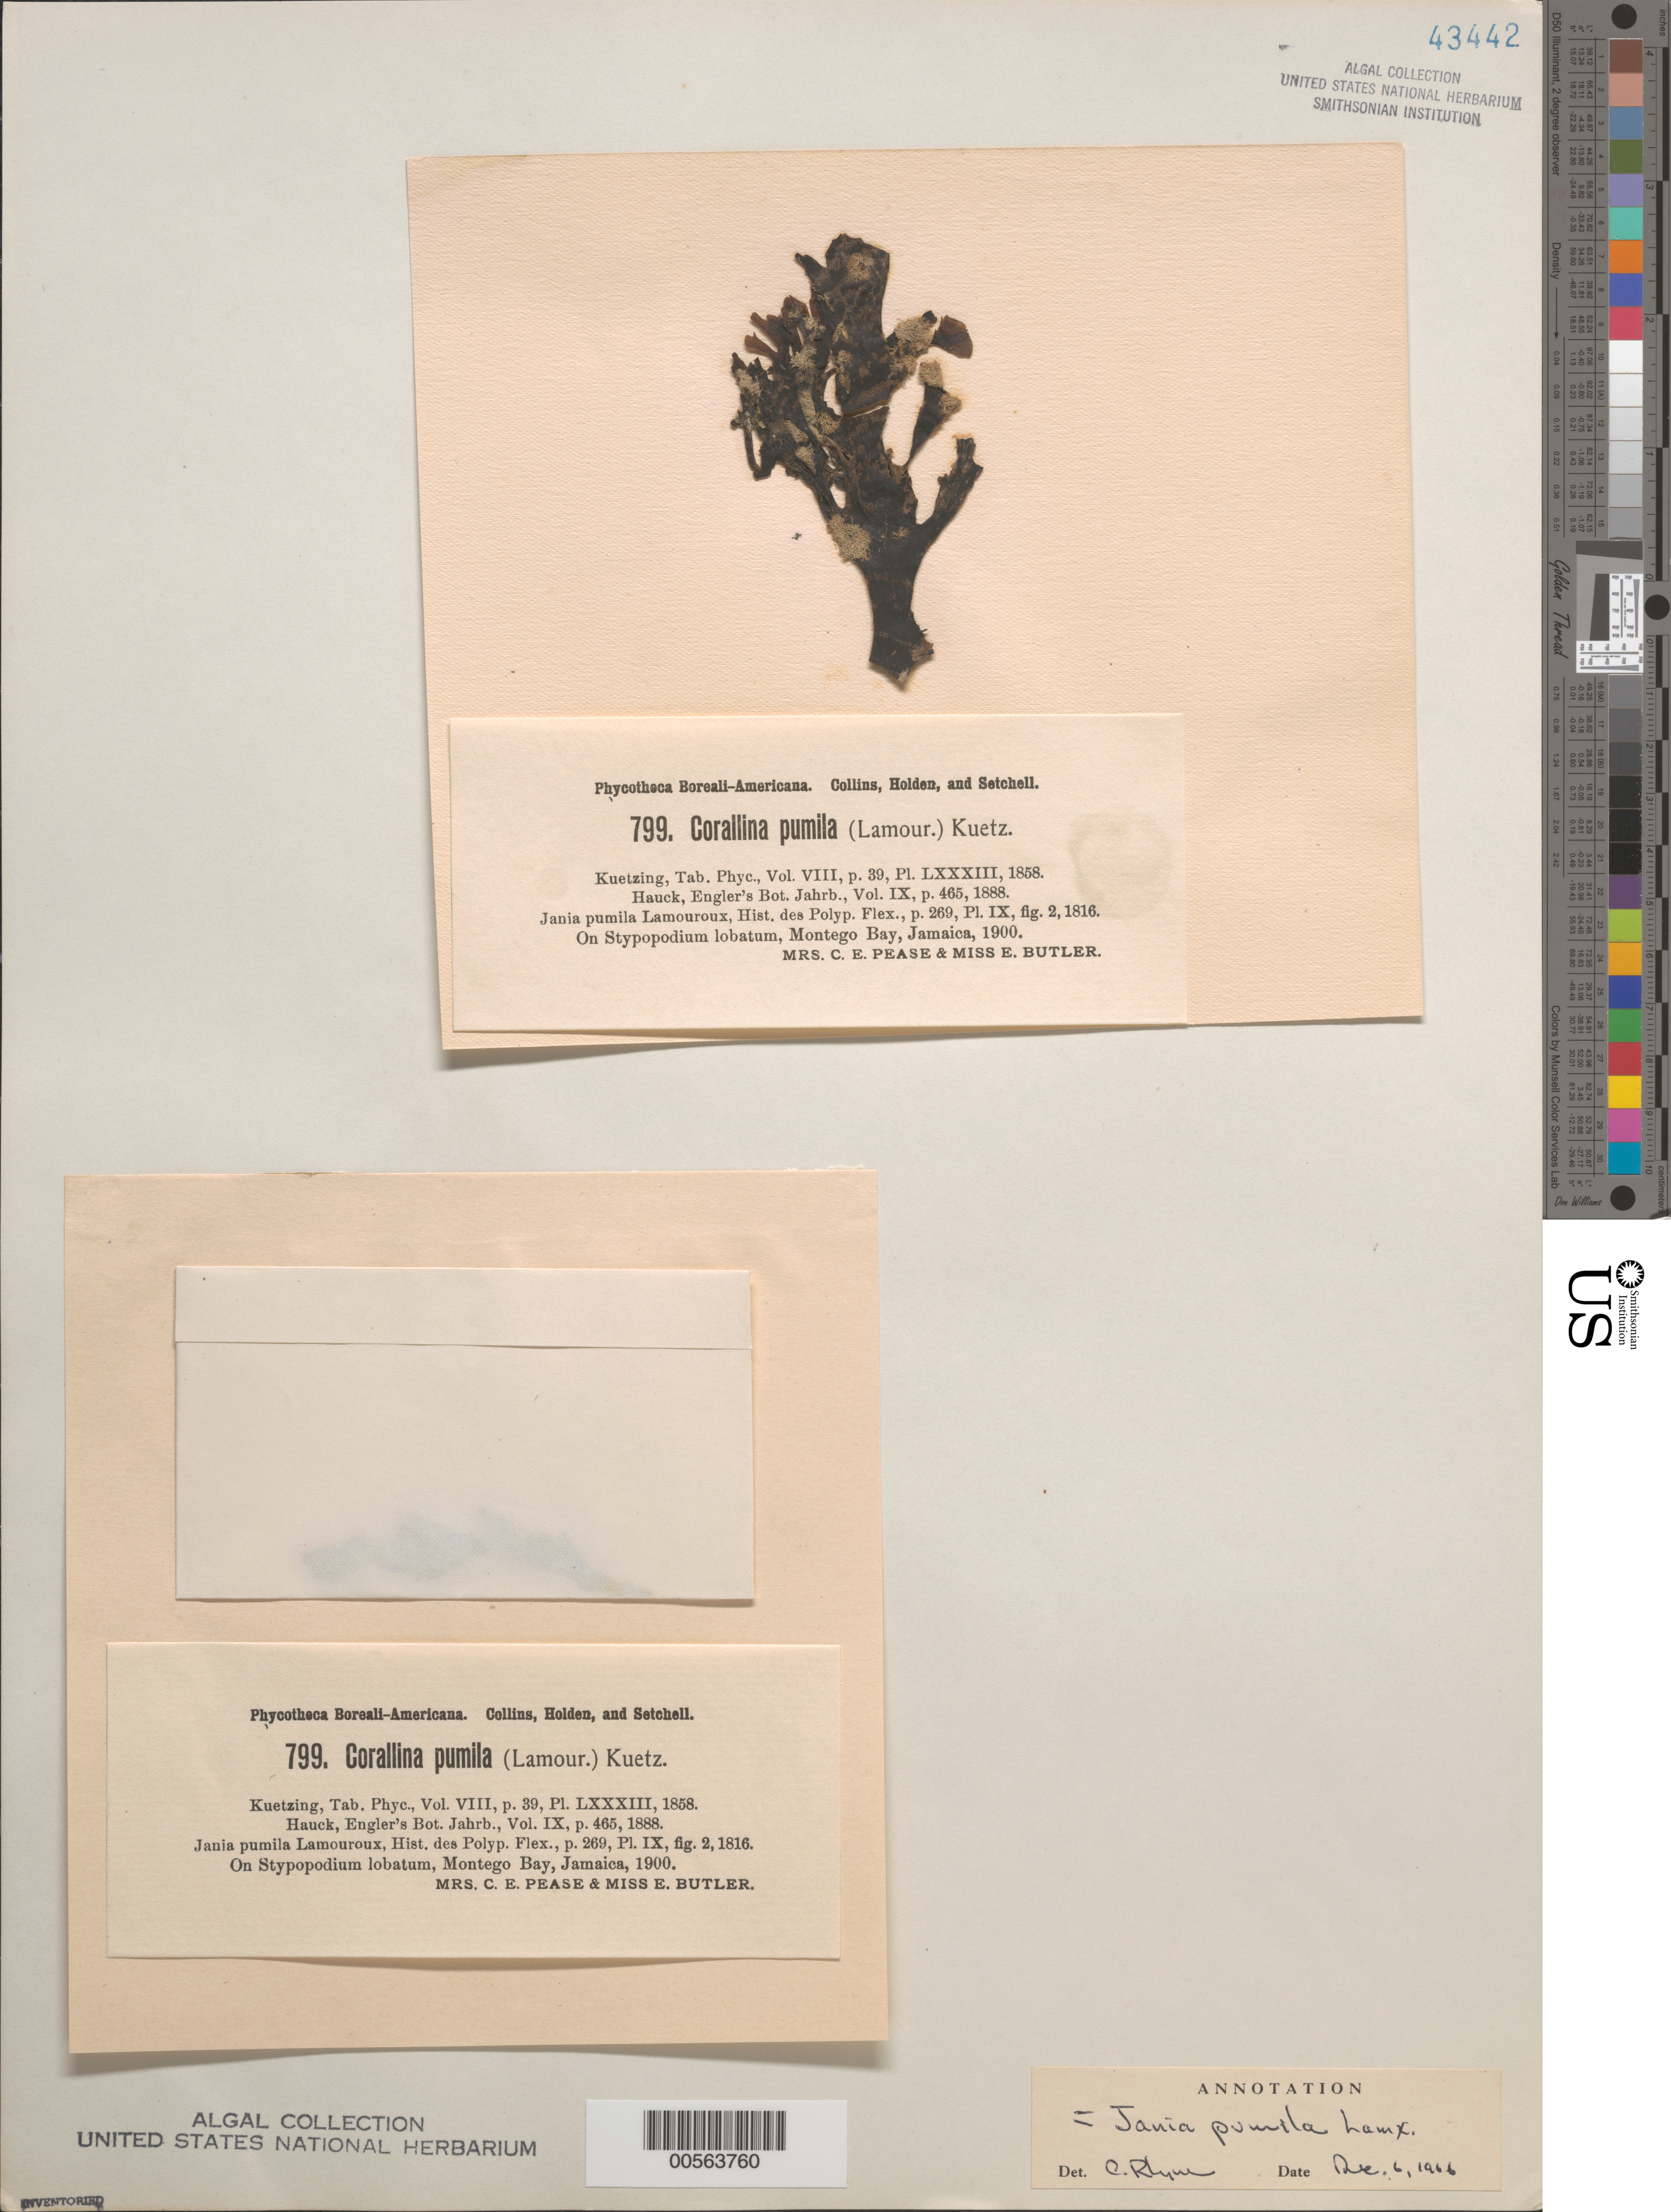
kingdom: Plantae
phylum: Rhodophyta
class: Florideophyceae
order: Corallinales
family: Corallinaceae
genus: Jania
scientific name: Jania pumila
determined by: Rhyne, C. F.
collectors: C. Pease & E. Butler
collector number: PB-A 799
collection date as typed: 1900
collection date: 1900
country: Jamaica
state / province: Saint James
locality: Montego Bay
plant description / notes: Collins, Holden & Setchell, Phycotheca Boreali-Americana, as Corallina pumila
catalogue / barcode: US 43442